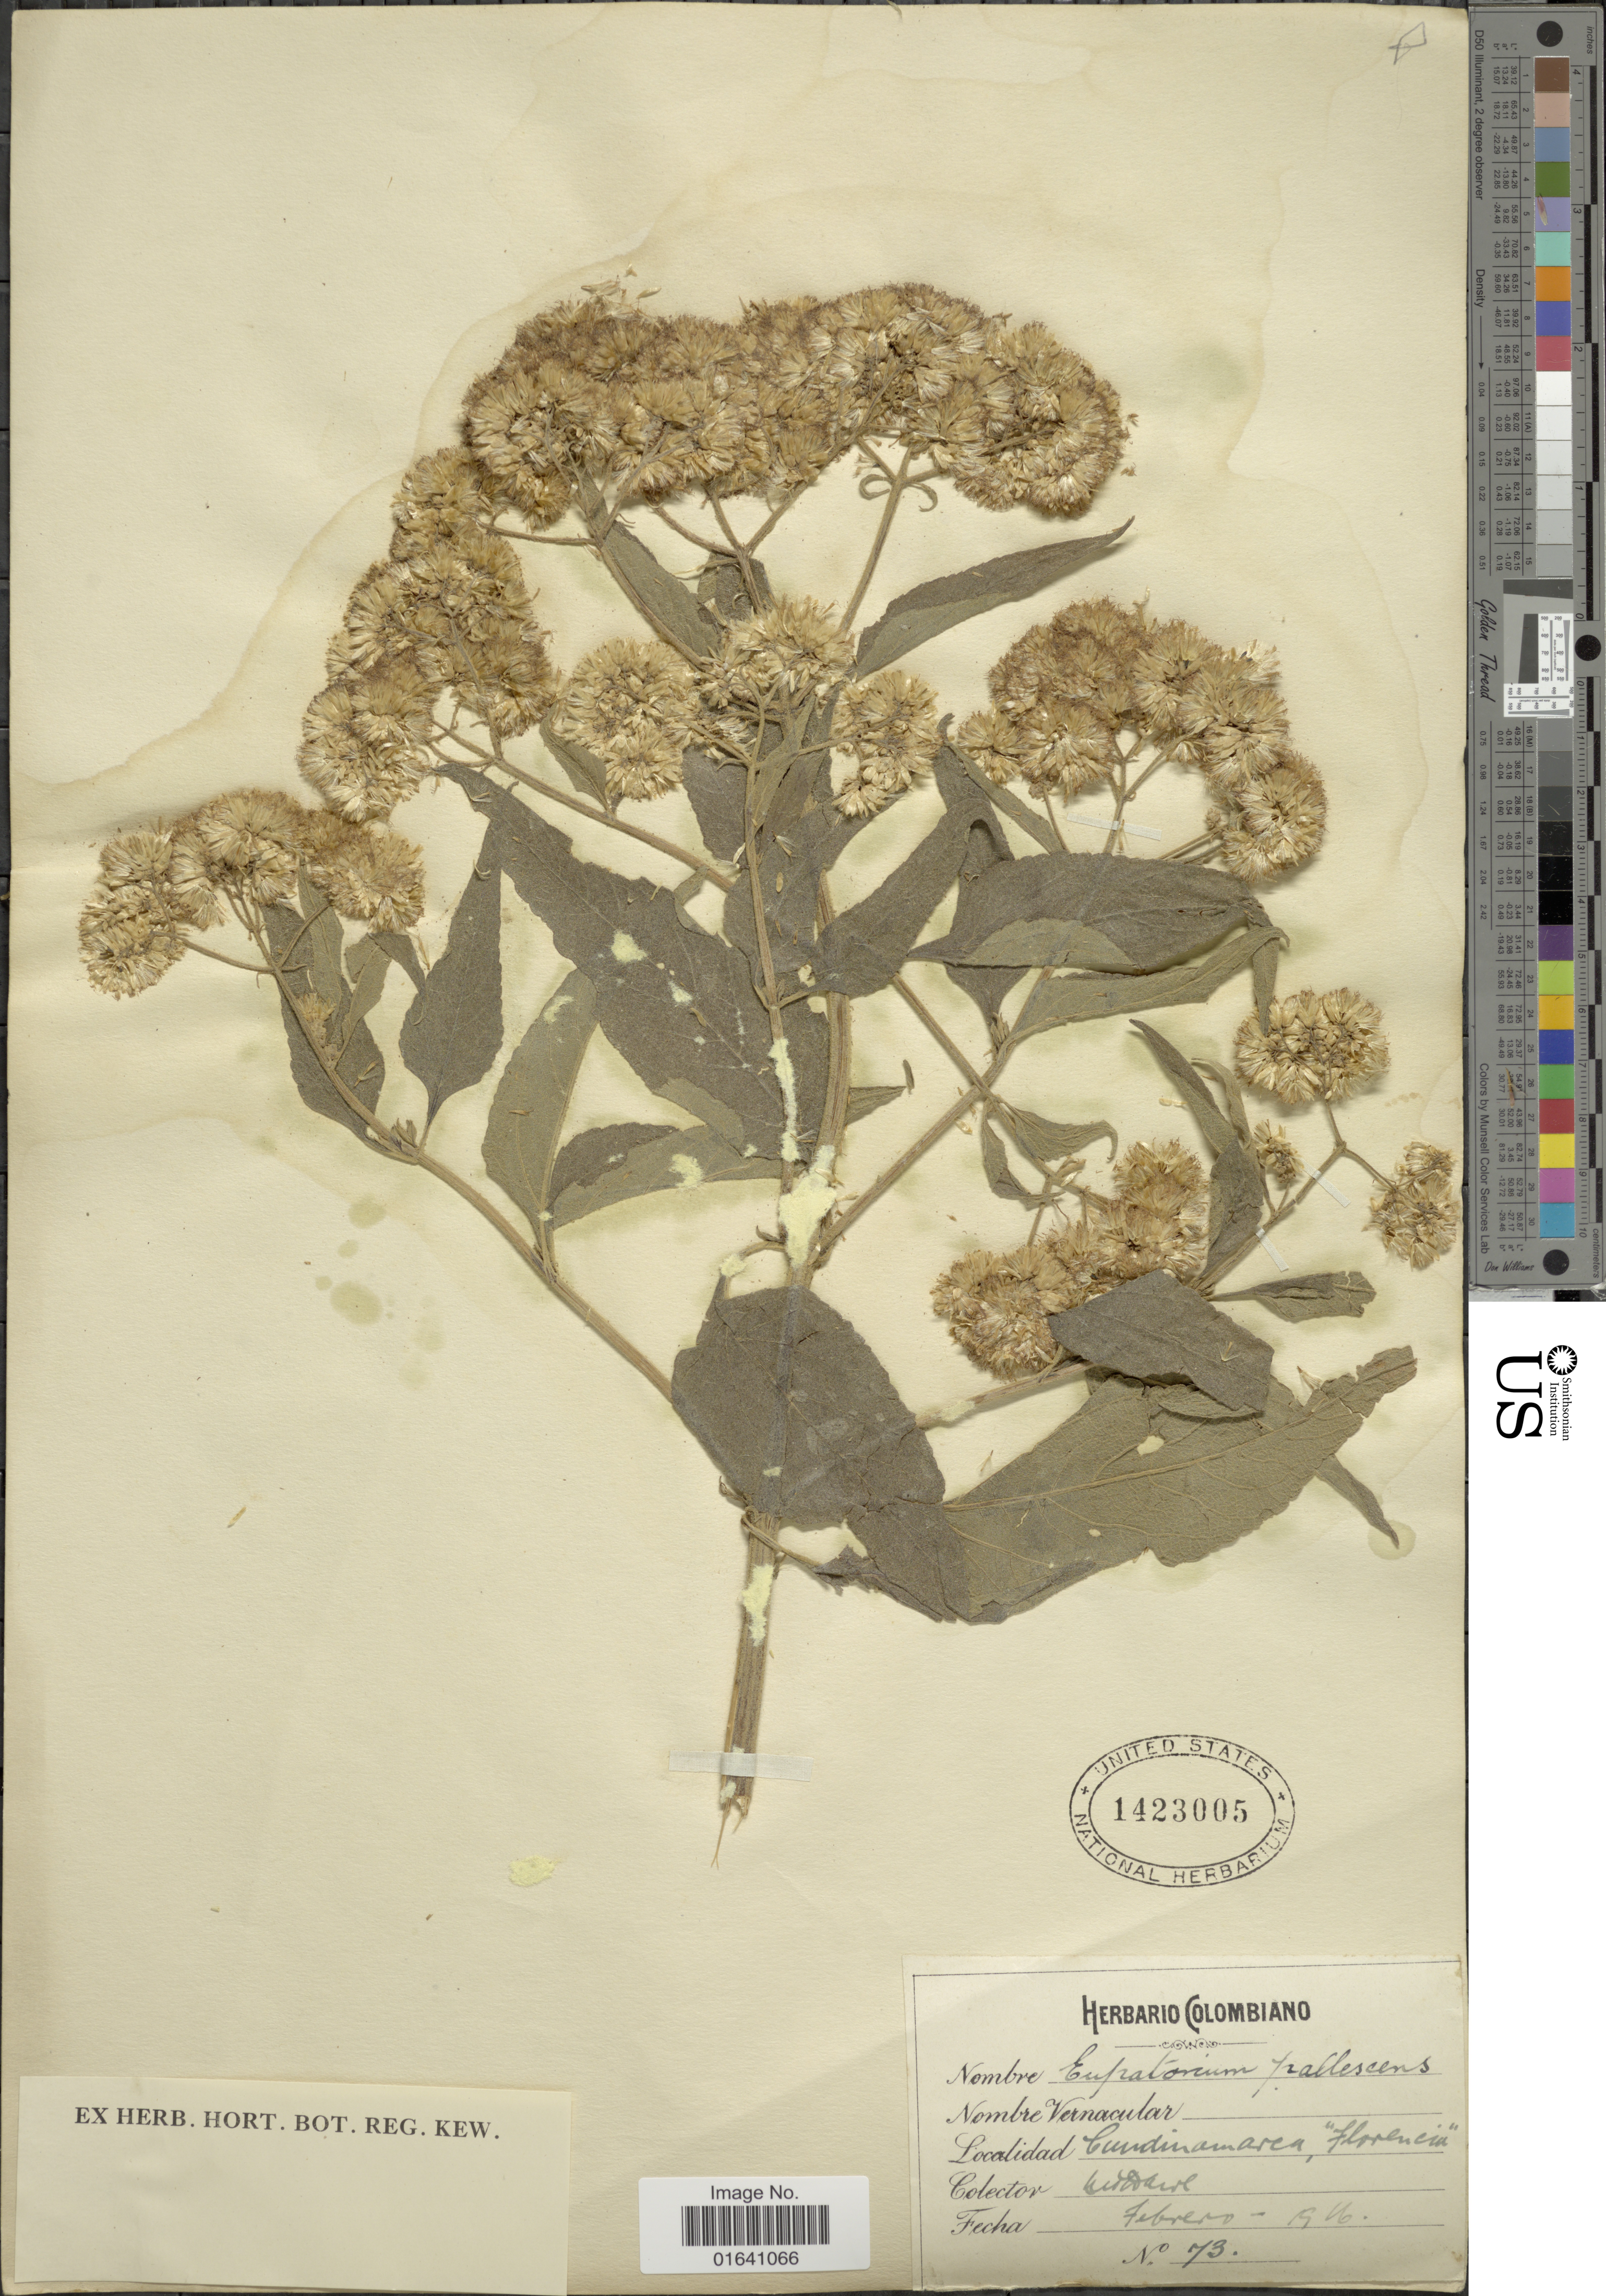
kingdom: Plantae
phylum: Tracheophyta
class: Magnoliopsida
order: Asterales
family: Asteraceae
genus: Austroeupatorium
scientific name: Austroeupatorium inulaefolium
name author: (Kunth) R.M. King & H. Rob.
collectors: M. T. Dawe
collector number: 73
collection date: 1916-02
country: Colombia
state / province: Cundinamarca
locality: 'floremcia'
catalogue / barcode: US 1423005